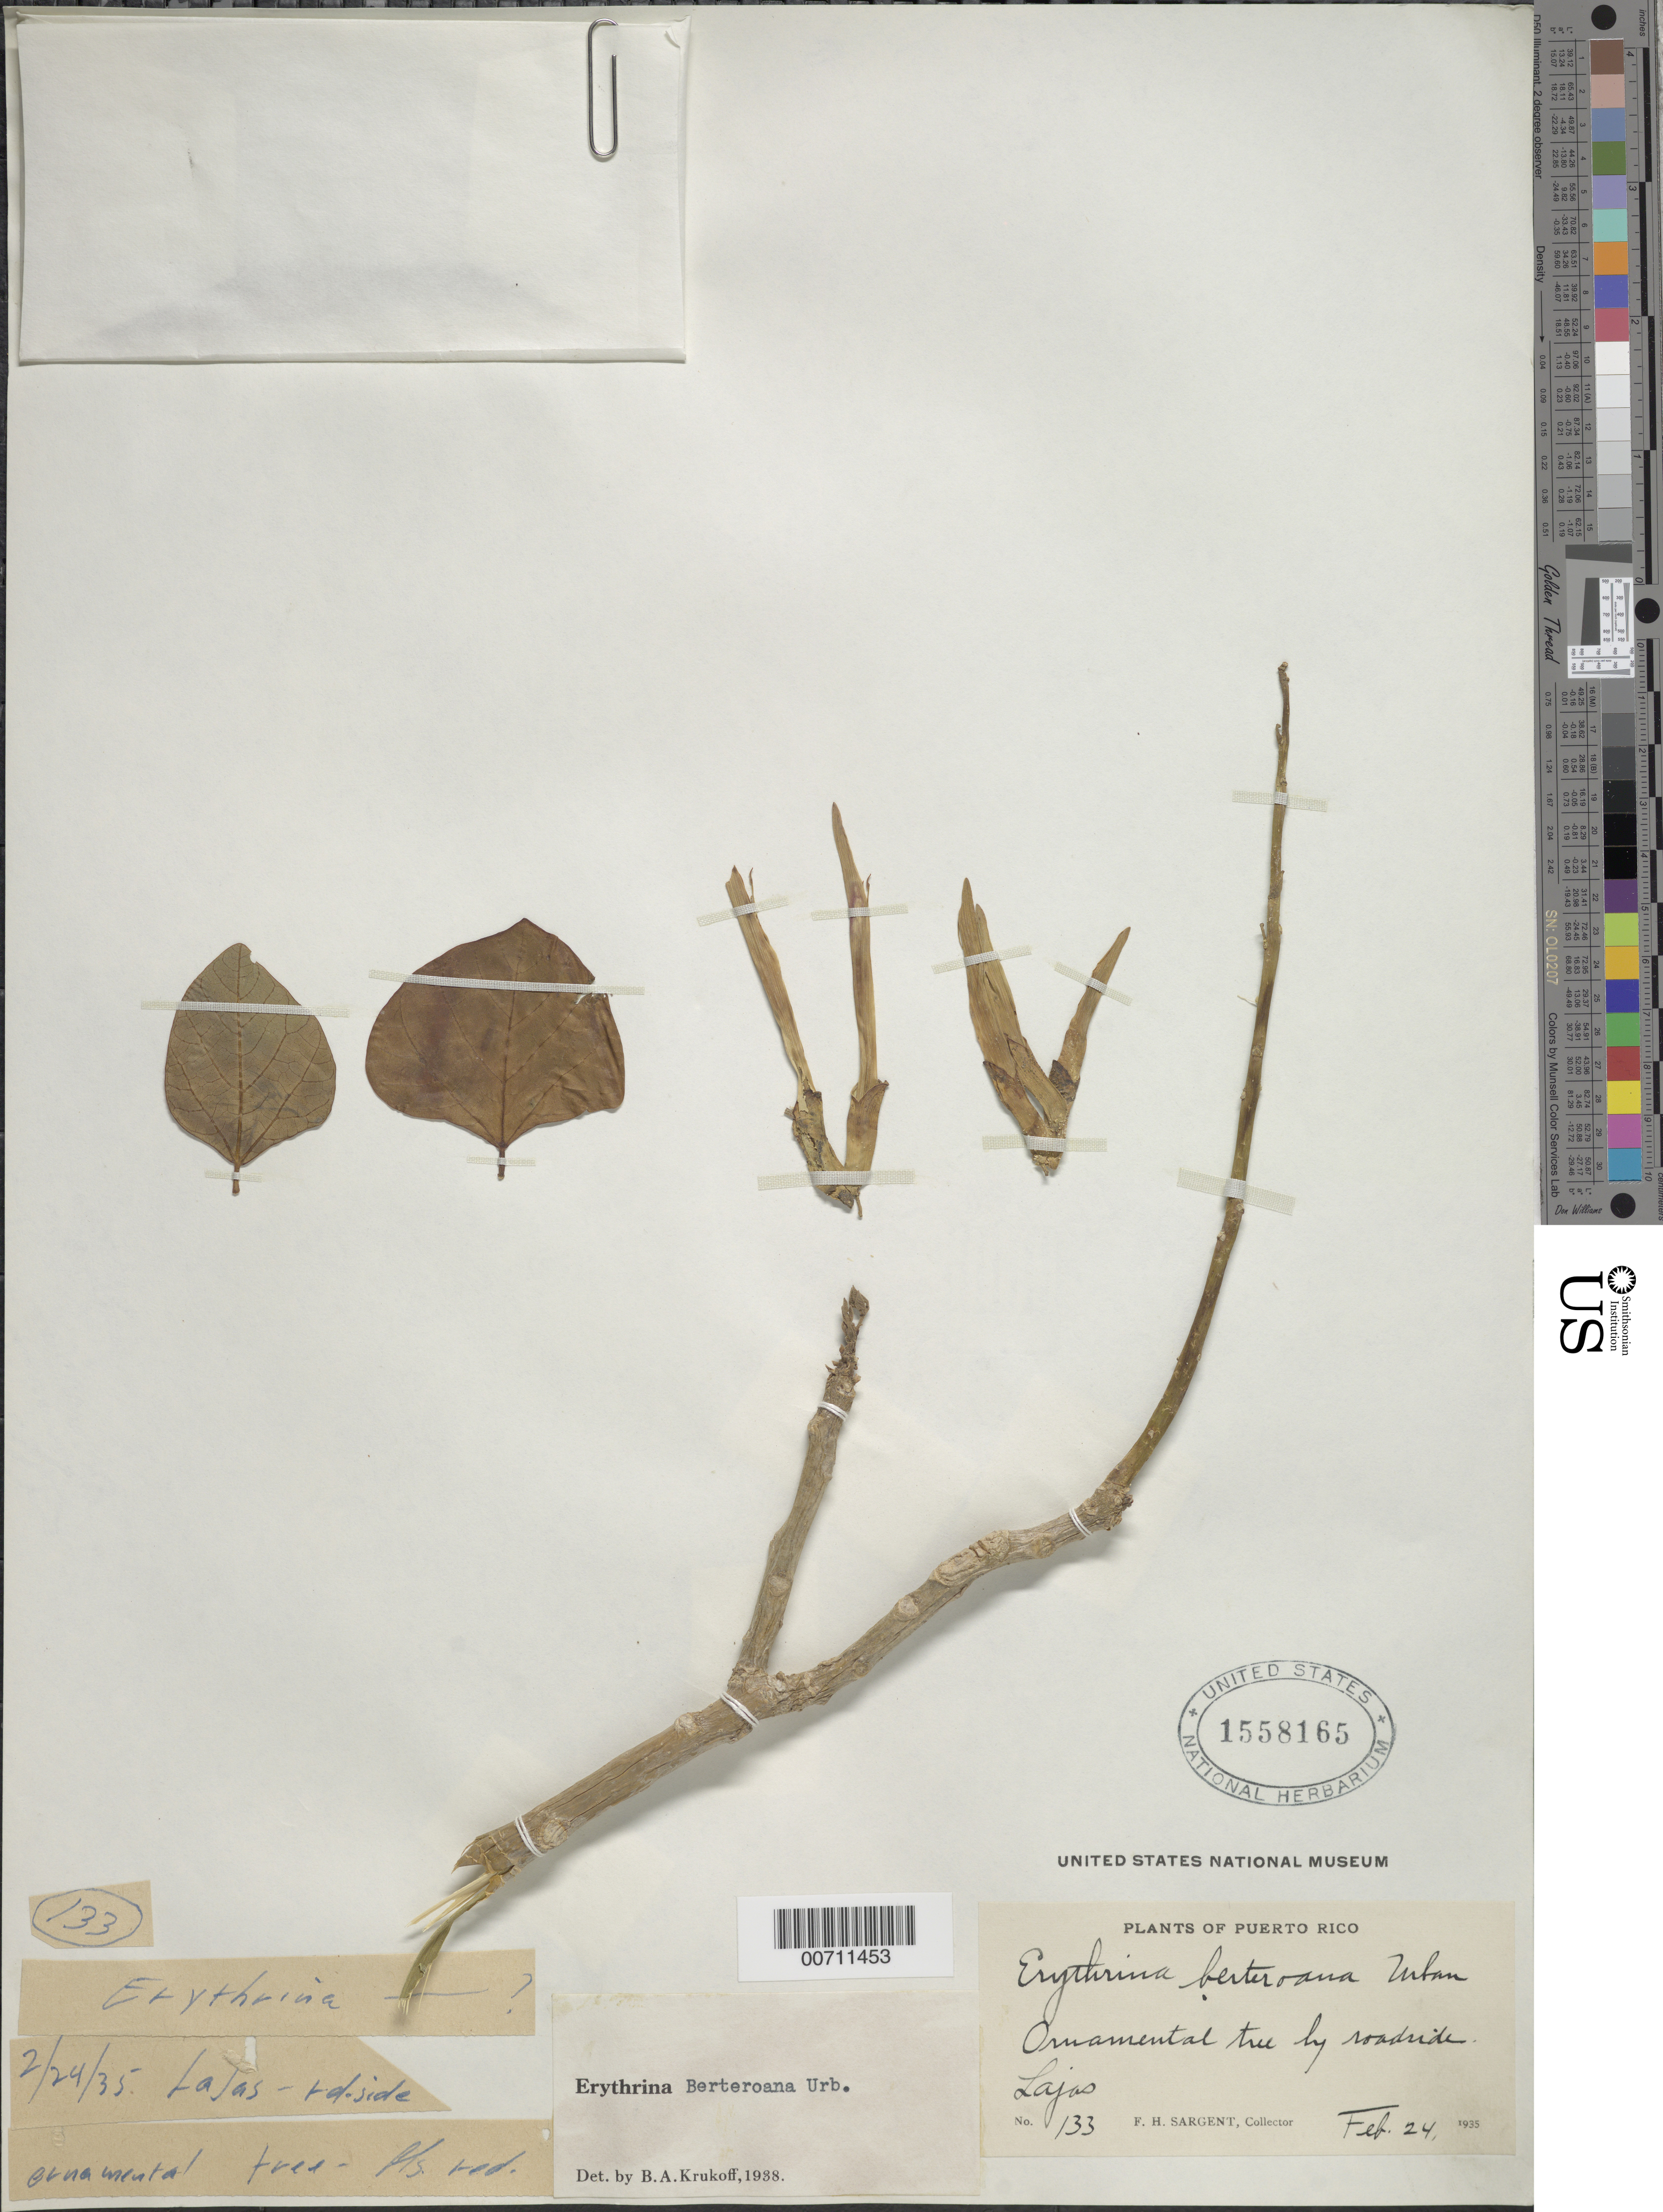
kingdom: Plantae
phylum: Tracheophyta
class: Magnoliopsida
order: Fabales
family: Fabaceae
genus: Erythrina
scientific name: Erythrina berteroana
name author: Urb.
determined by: Krukoff, B. A.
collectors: F. H. Sargent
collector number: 133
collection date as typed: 24 Feb 1935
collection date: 1935-02-24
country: Puerto Rico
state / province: Lajas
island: Greater Antilles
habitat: Roadside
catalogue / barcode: US 1558165